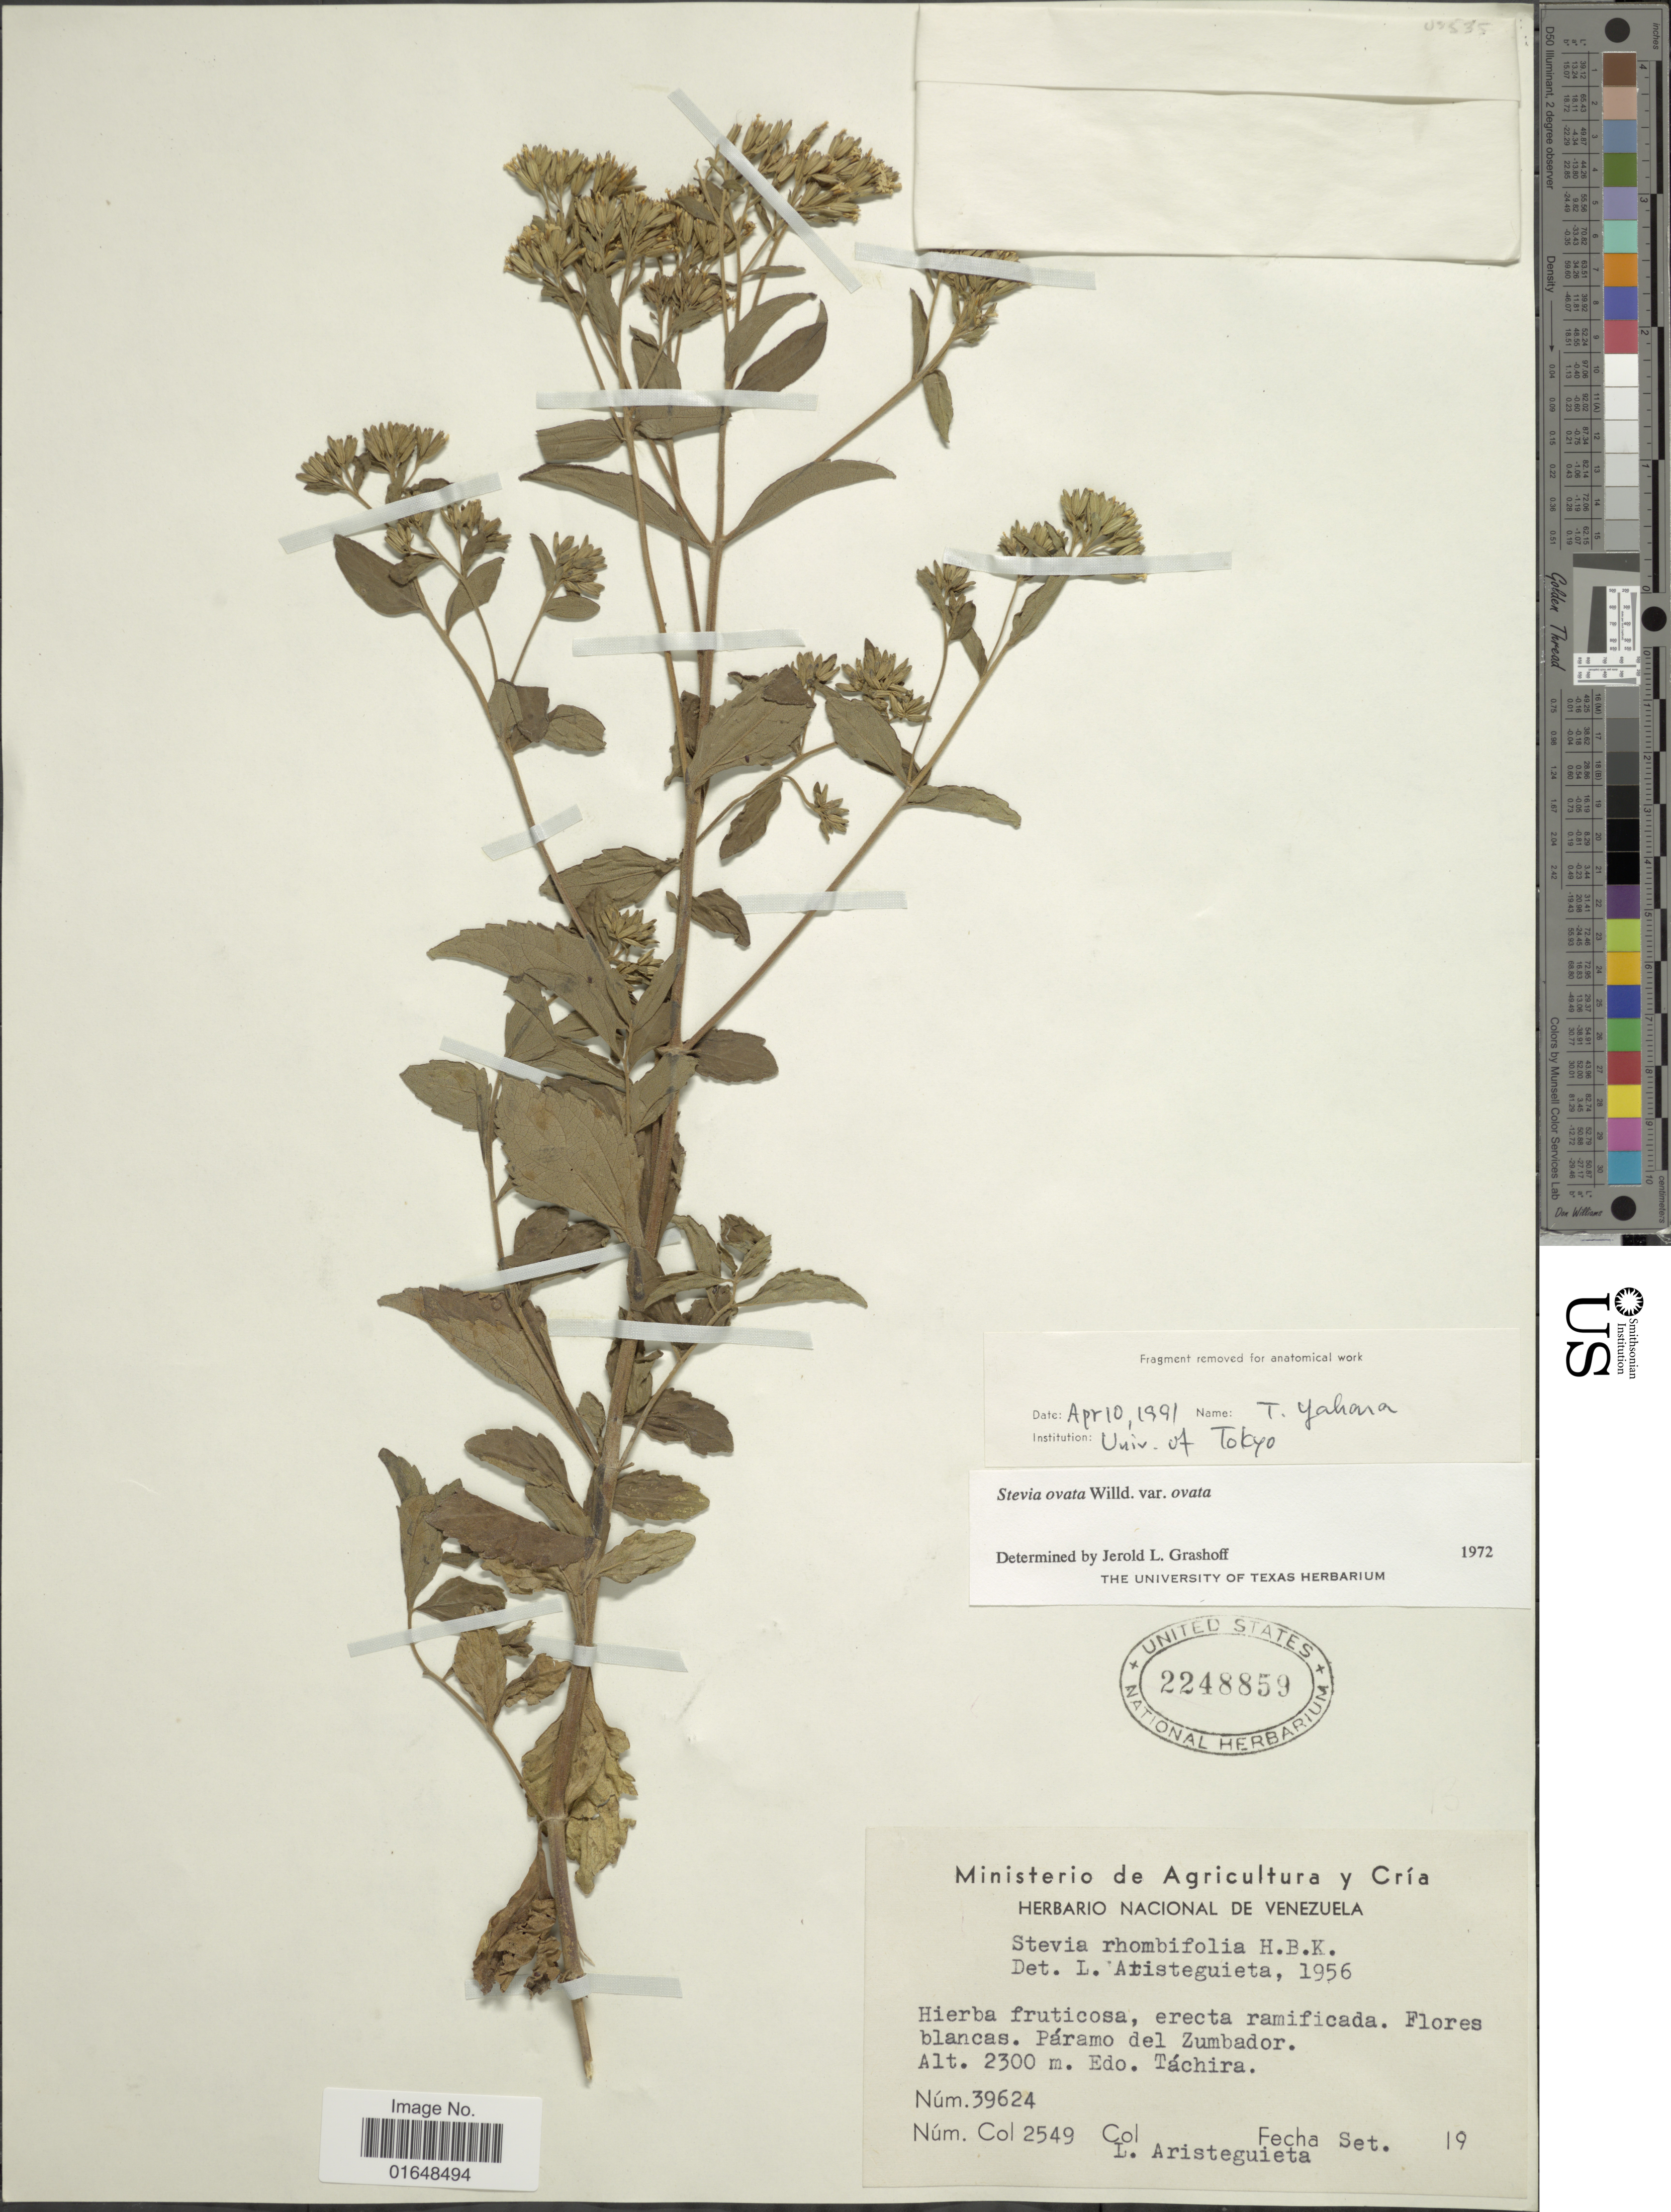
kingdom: Plantae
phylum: Tracheophyta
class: Magnoliopsida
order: Asterales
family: Asteraceae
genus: Stevia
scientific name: Stevia ovata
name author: Willd.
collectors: L. Aristeguieta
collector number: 2549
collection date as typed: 19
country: Venezuela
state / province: Tachira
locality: Páramo del Zumbador. Edo. Táchira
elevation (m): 2300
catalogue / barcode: US 2248859